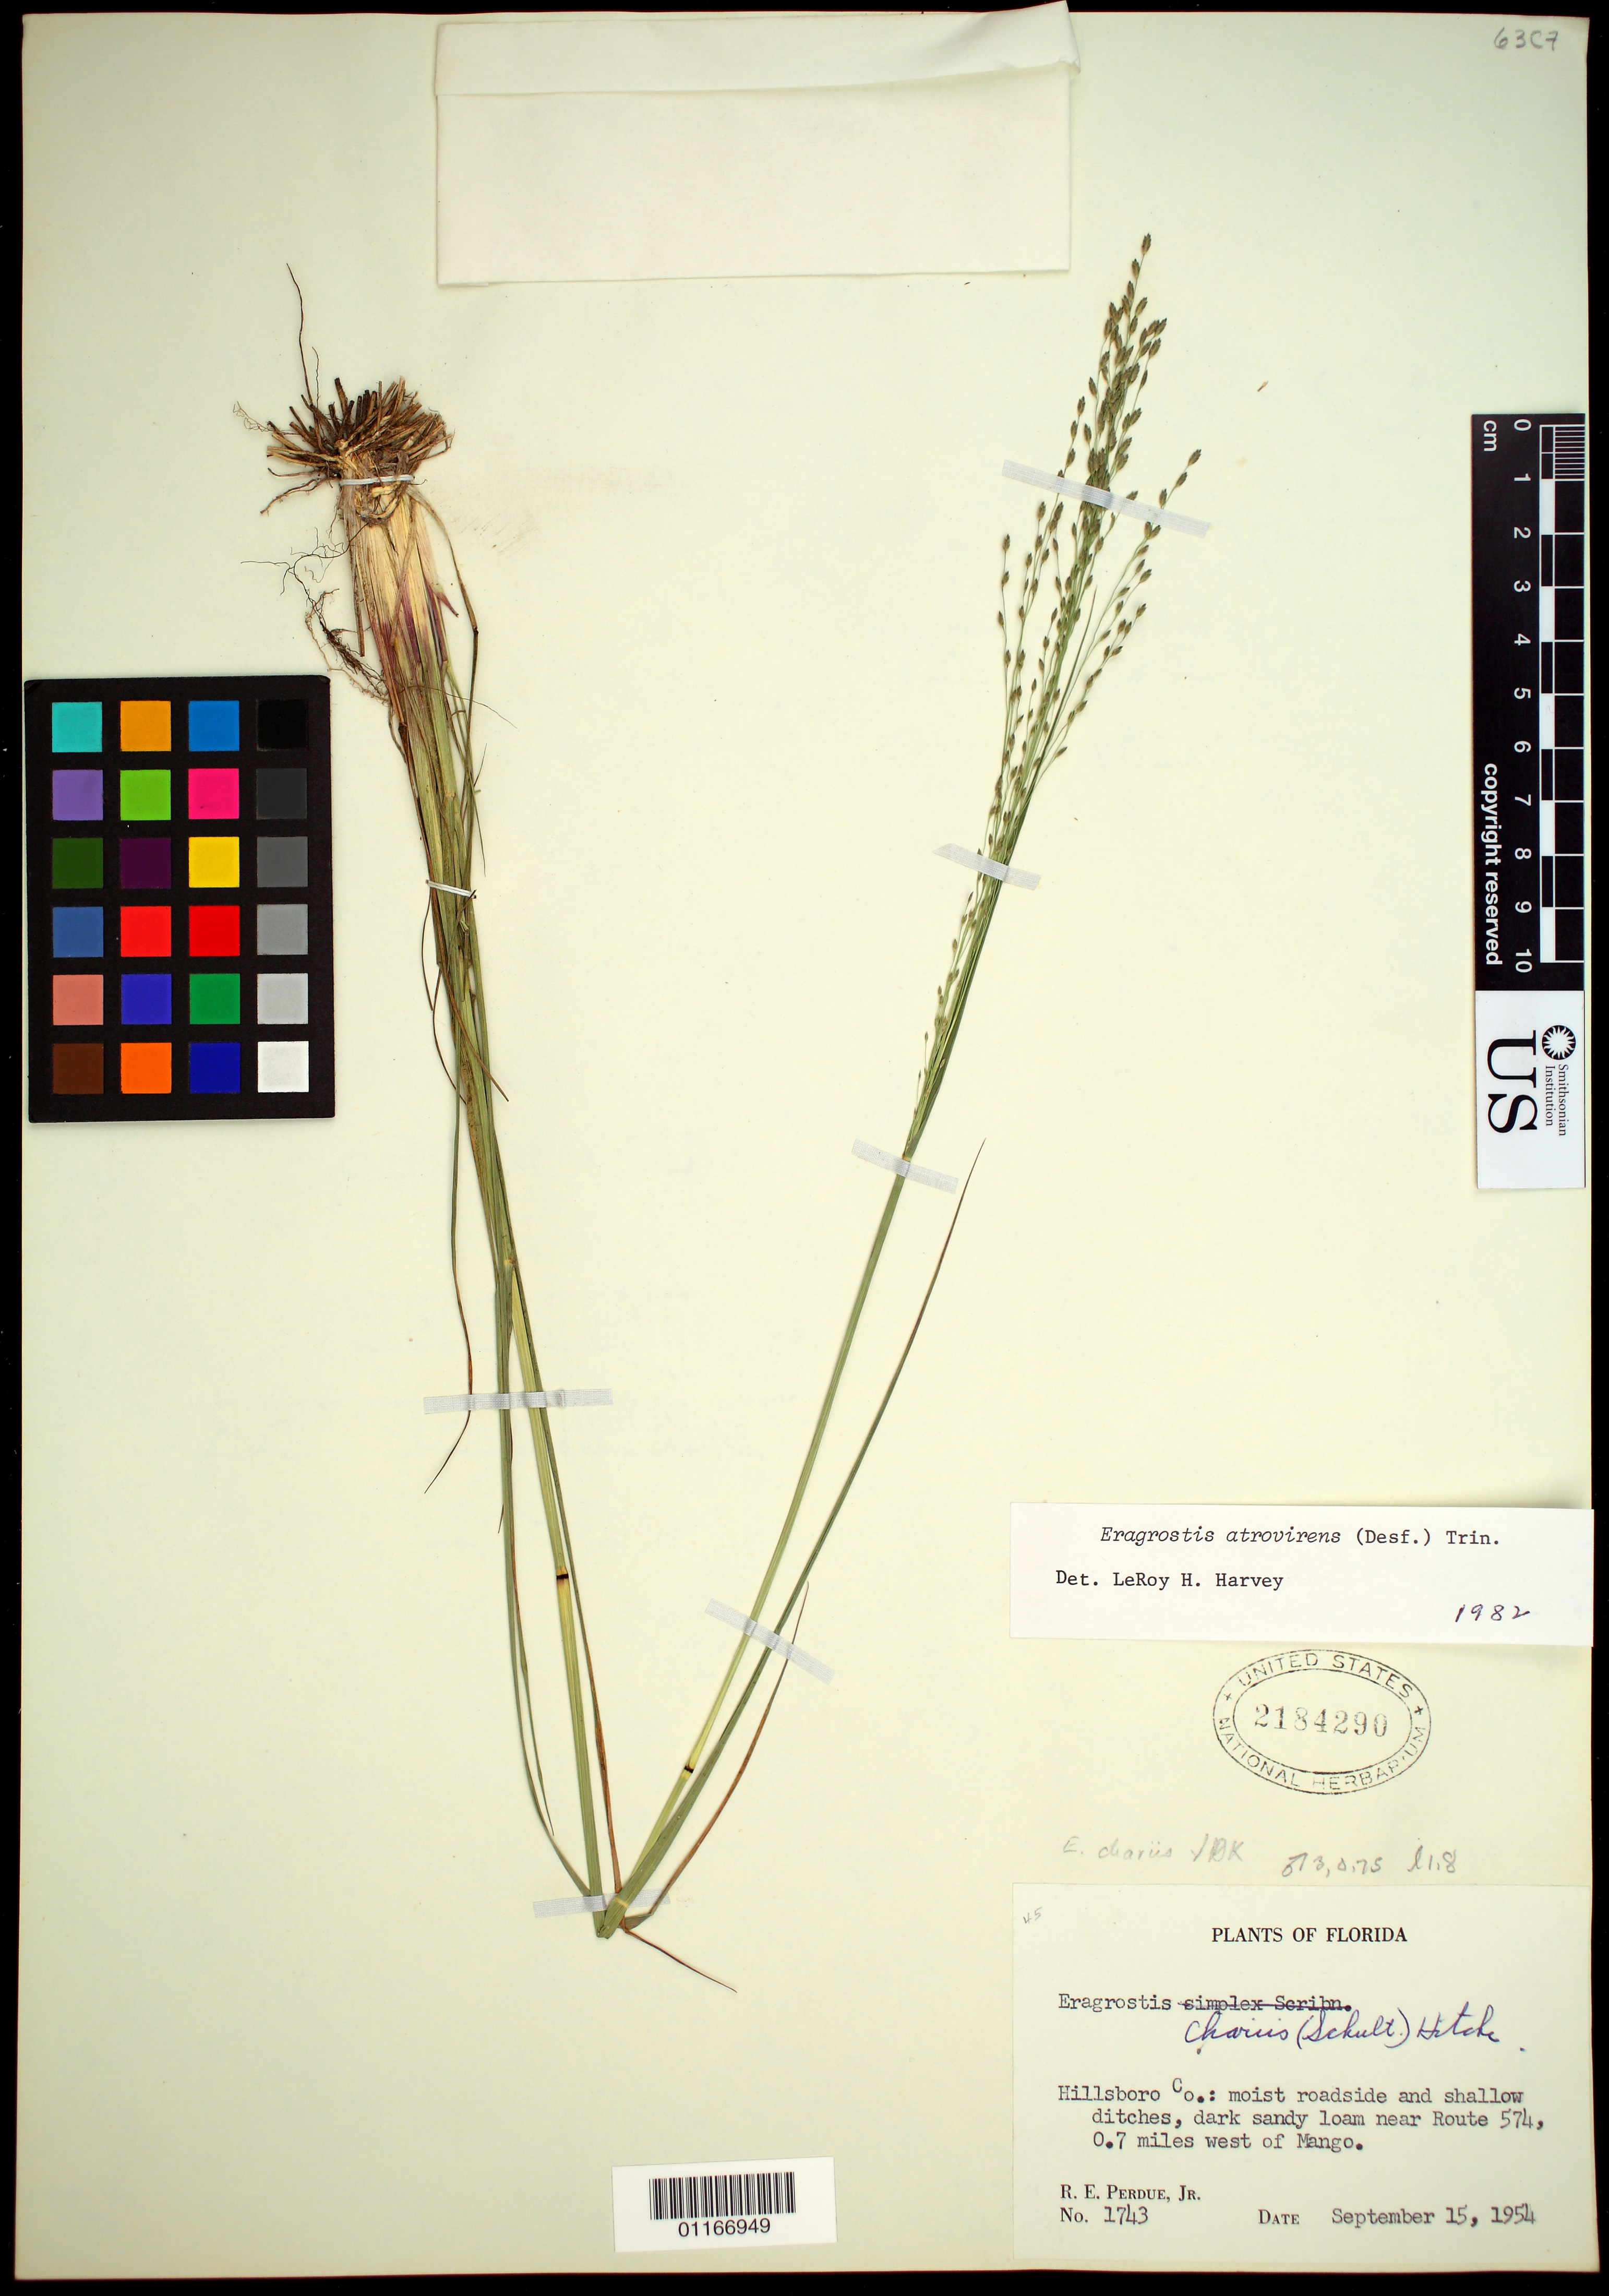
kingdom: Plantae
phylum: Tracheophyta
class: Liliopsida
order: Poales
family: Poaceae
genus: Eragrostis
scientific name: Eragrostis chariis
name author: (Schult.) Hitchc.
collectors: R. E. Perdue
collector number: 1743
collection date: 1954-09-15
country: United States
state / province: Florida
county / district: Hillsborough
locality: Near Route 574, 0.7 miles west of Mango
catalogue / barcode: US 2184290